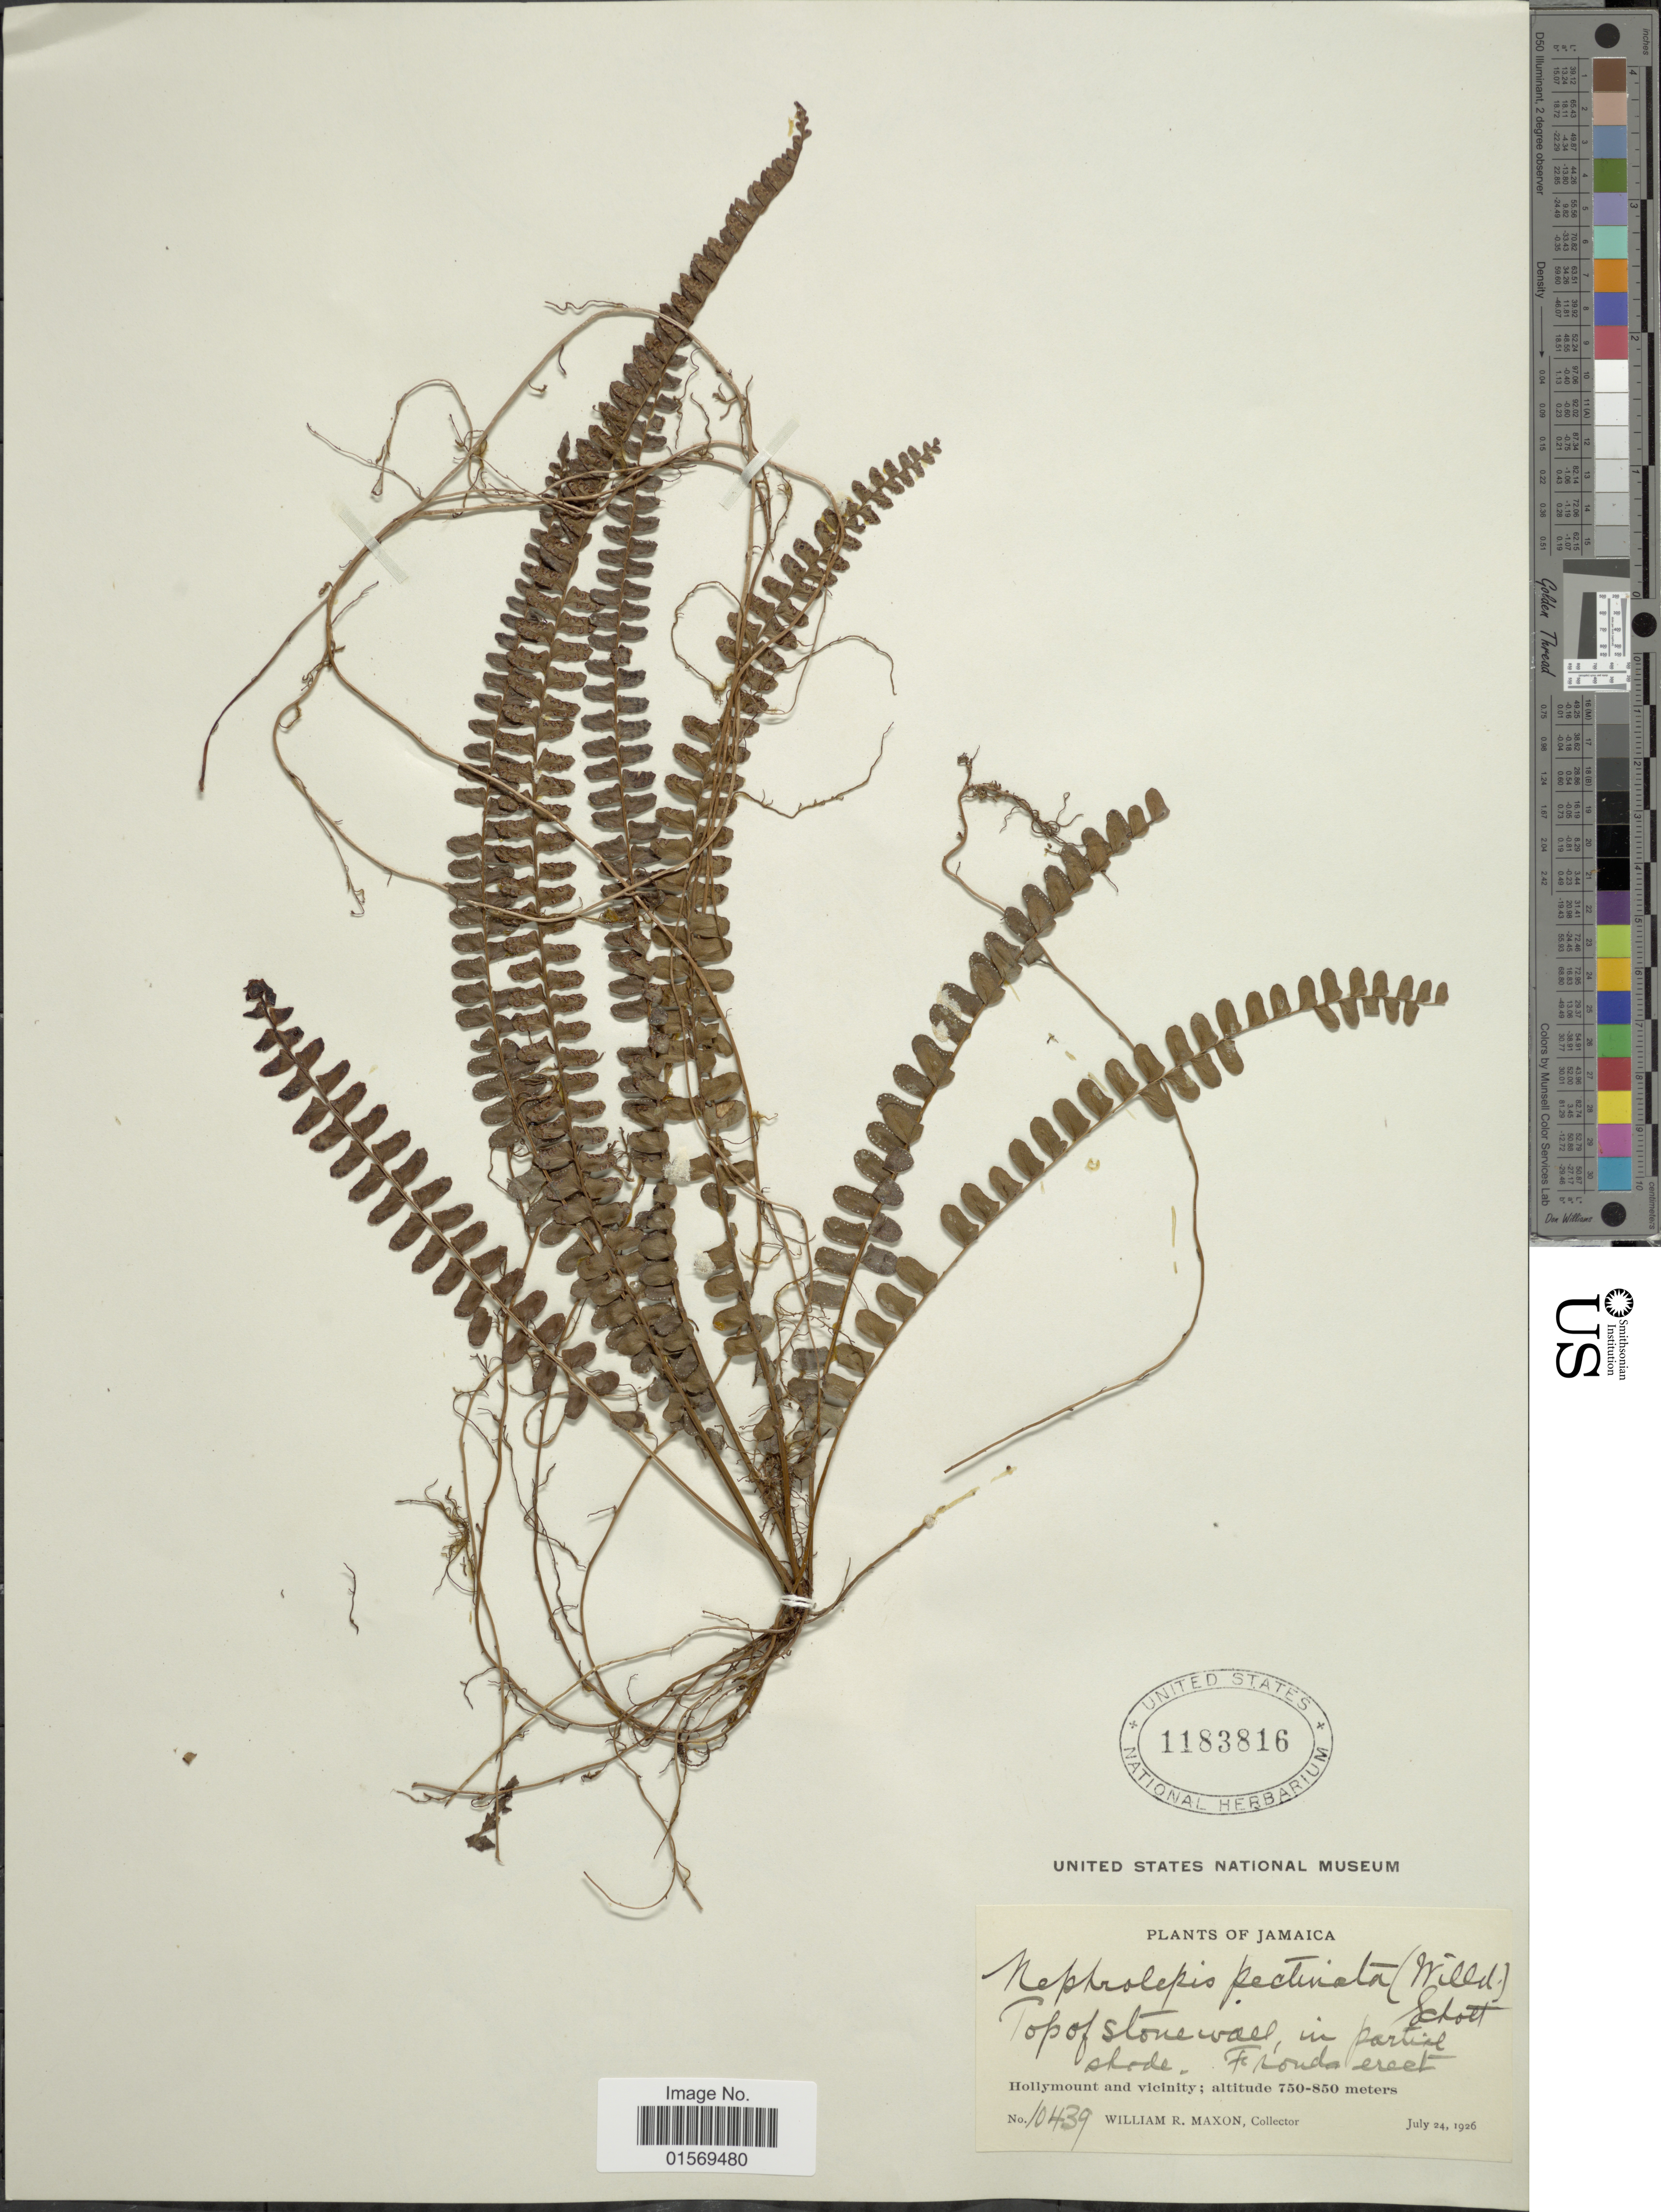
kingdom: Plantae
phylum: Tracheophyta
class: Polypodiopsida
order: Polypodiales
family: Nephrolepidaceae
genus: Nephrolepis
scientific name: Nephrolepis pectinata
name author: (Willd.) Schott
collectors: W. R. Maxon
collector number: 10439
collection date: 1926-07-24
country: Jamaica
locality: Jamaica, Hollymount and vicinity.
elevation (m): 750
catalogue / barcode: US 1183816